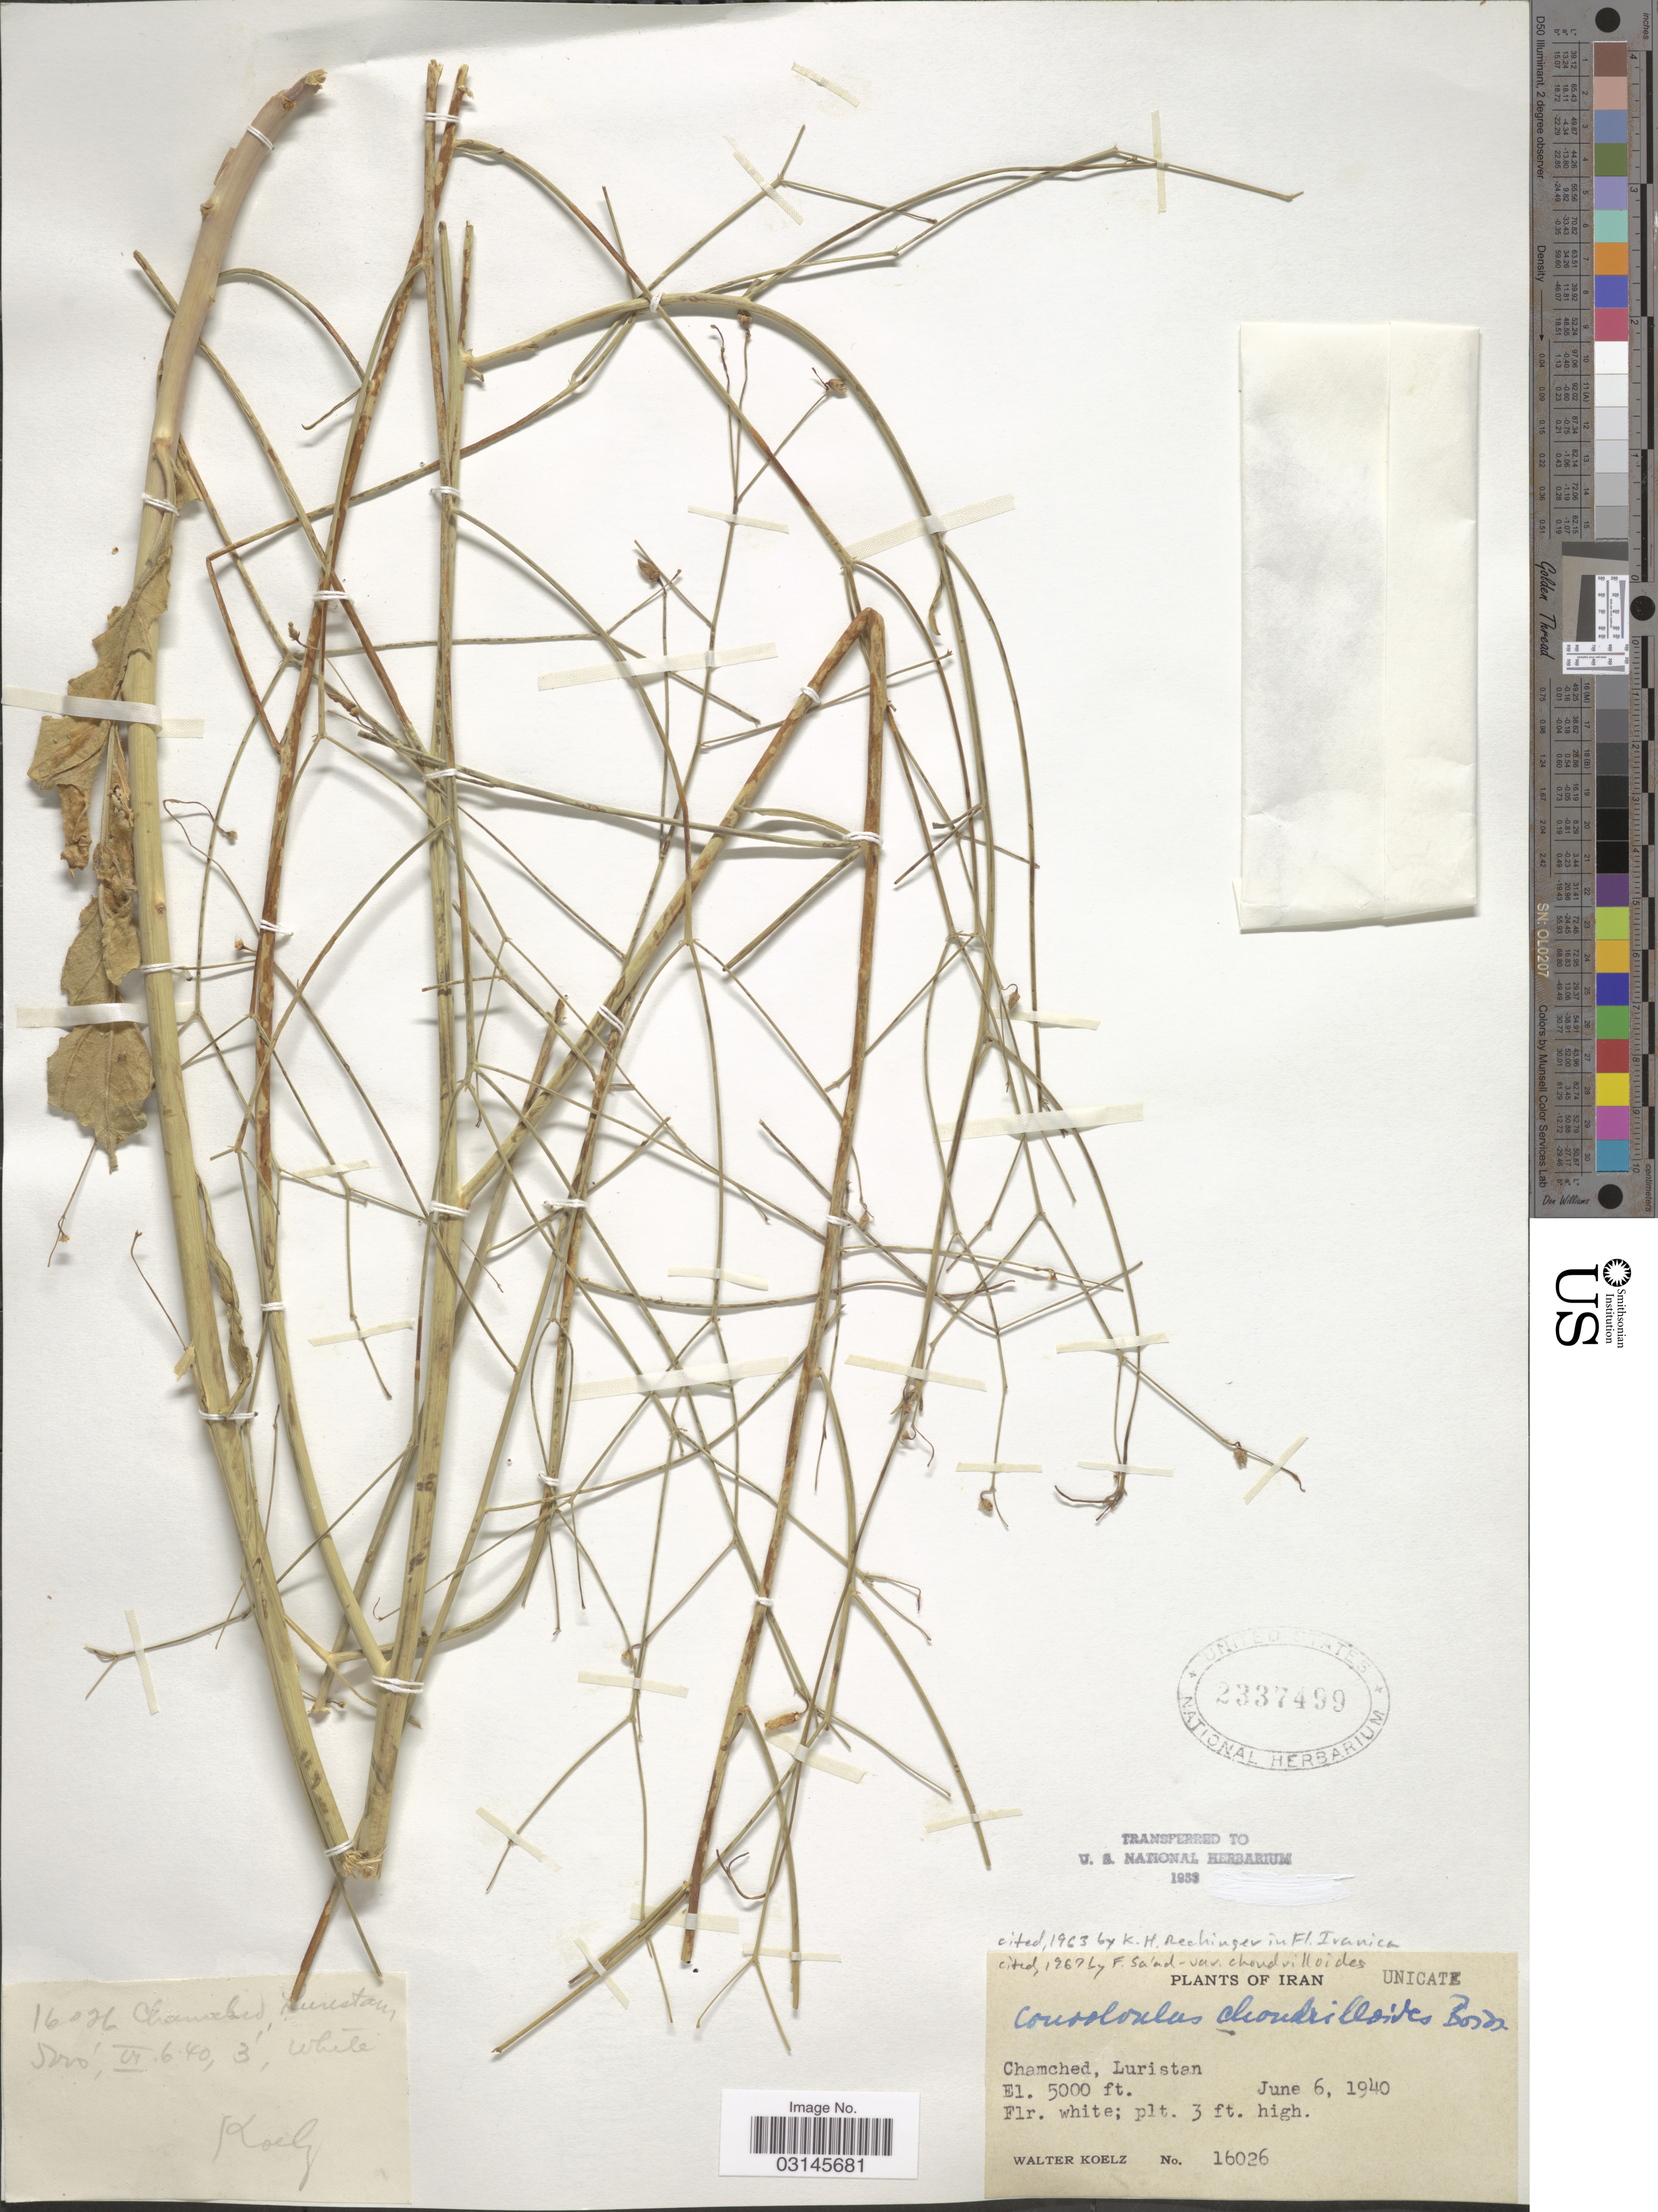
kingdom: Plantae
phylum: Tracheophyta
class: Magnoliopsida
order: Solanales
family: Convolvulaceae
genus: Convolvulus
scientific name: Convolvulus chondrilloides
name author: Boiss.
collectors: W. N. Koelz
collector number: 16026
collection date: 1940-06-06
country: Iran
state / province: Lorestan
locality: Chamched, Luristan.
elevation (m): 1524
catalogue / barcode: US 2337499